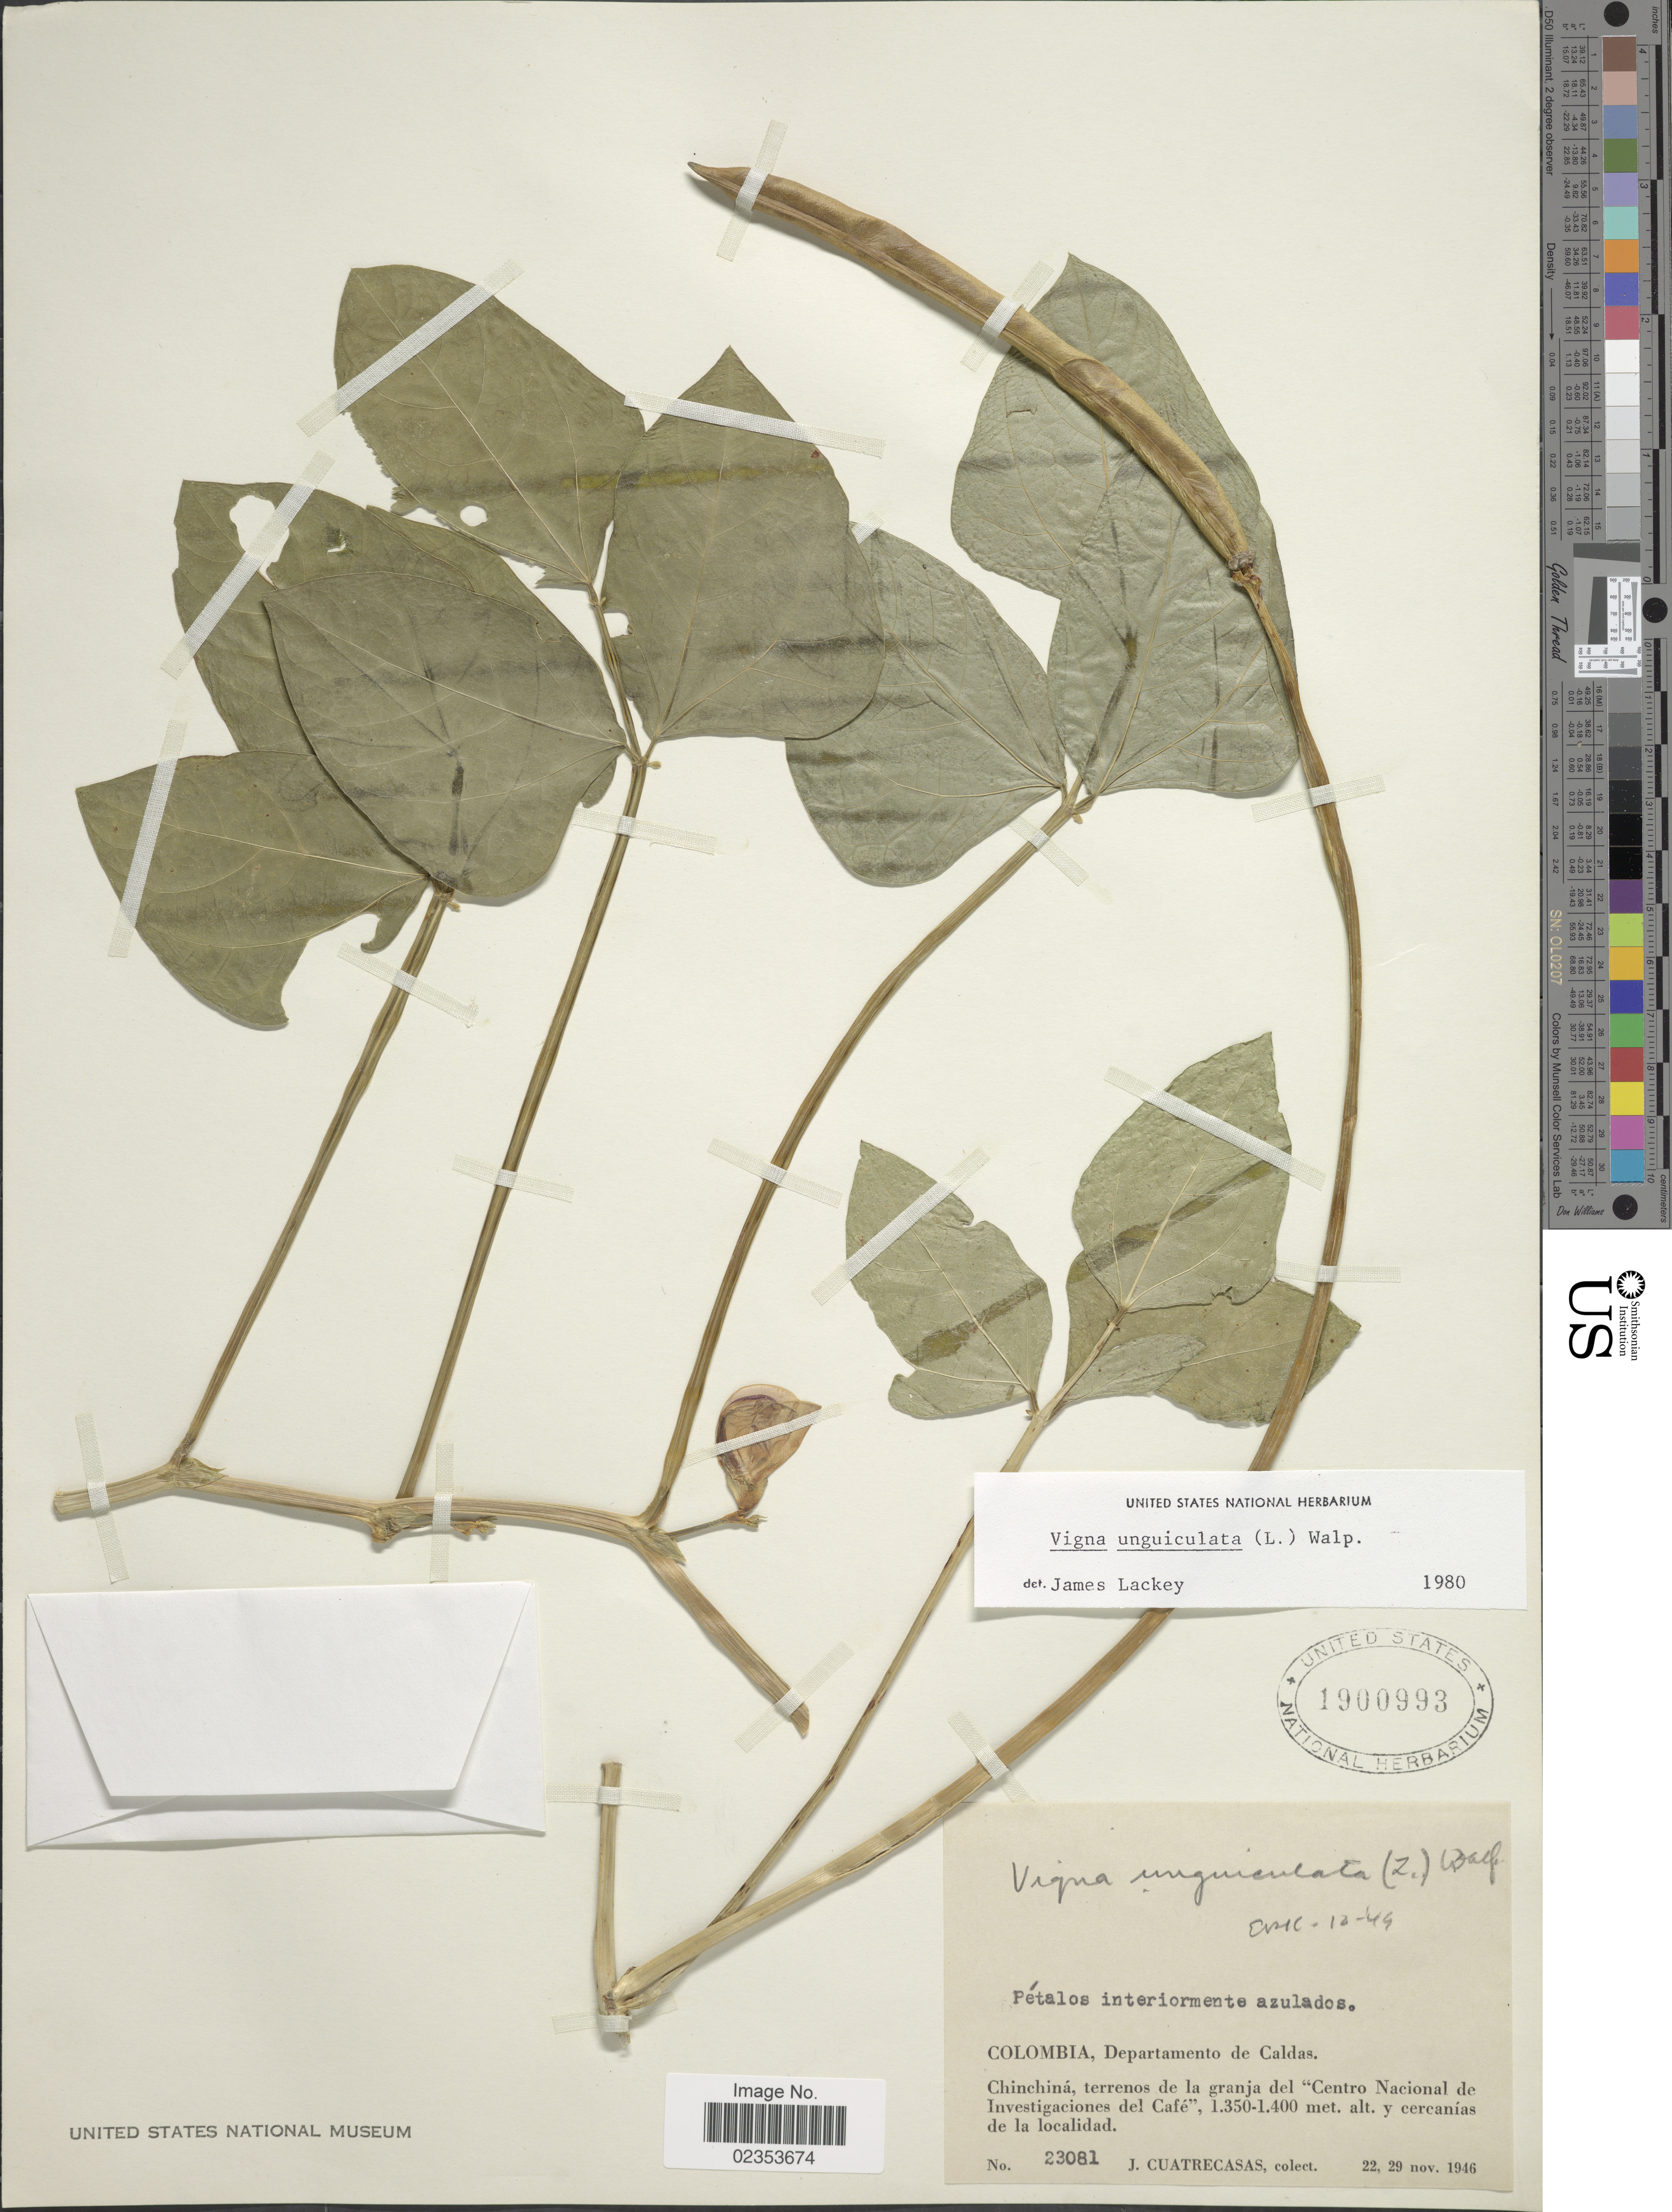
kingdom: Plantae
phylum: Tracheophyta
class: Magnoliopsida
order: Fabales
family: Fabaceae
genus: Vigna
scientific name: Vigna unguiculata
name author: (L.) Walp.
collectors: J. Cuatrecasas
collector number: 23081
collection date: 1946-11-22/1946-11-29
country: Colombia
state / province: Caldas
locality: Departamento de Caldas. Chinchina, terrenos de la granja del "Centro Nacional de Investigaciones del Cafe", ycercanias de la localidad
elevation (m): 1350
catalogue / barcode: US 1900993